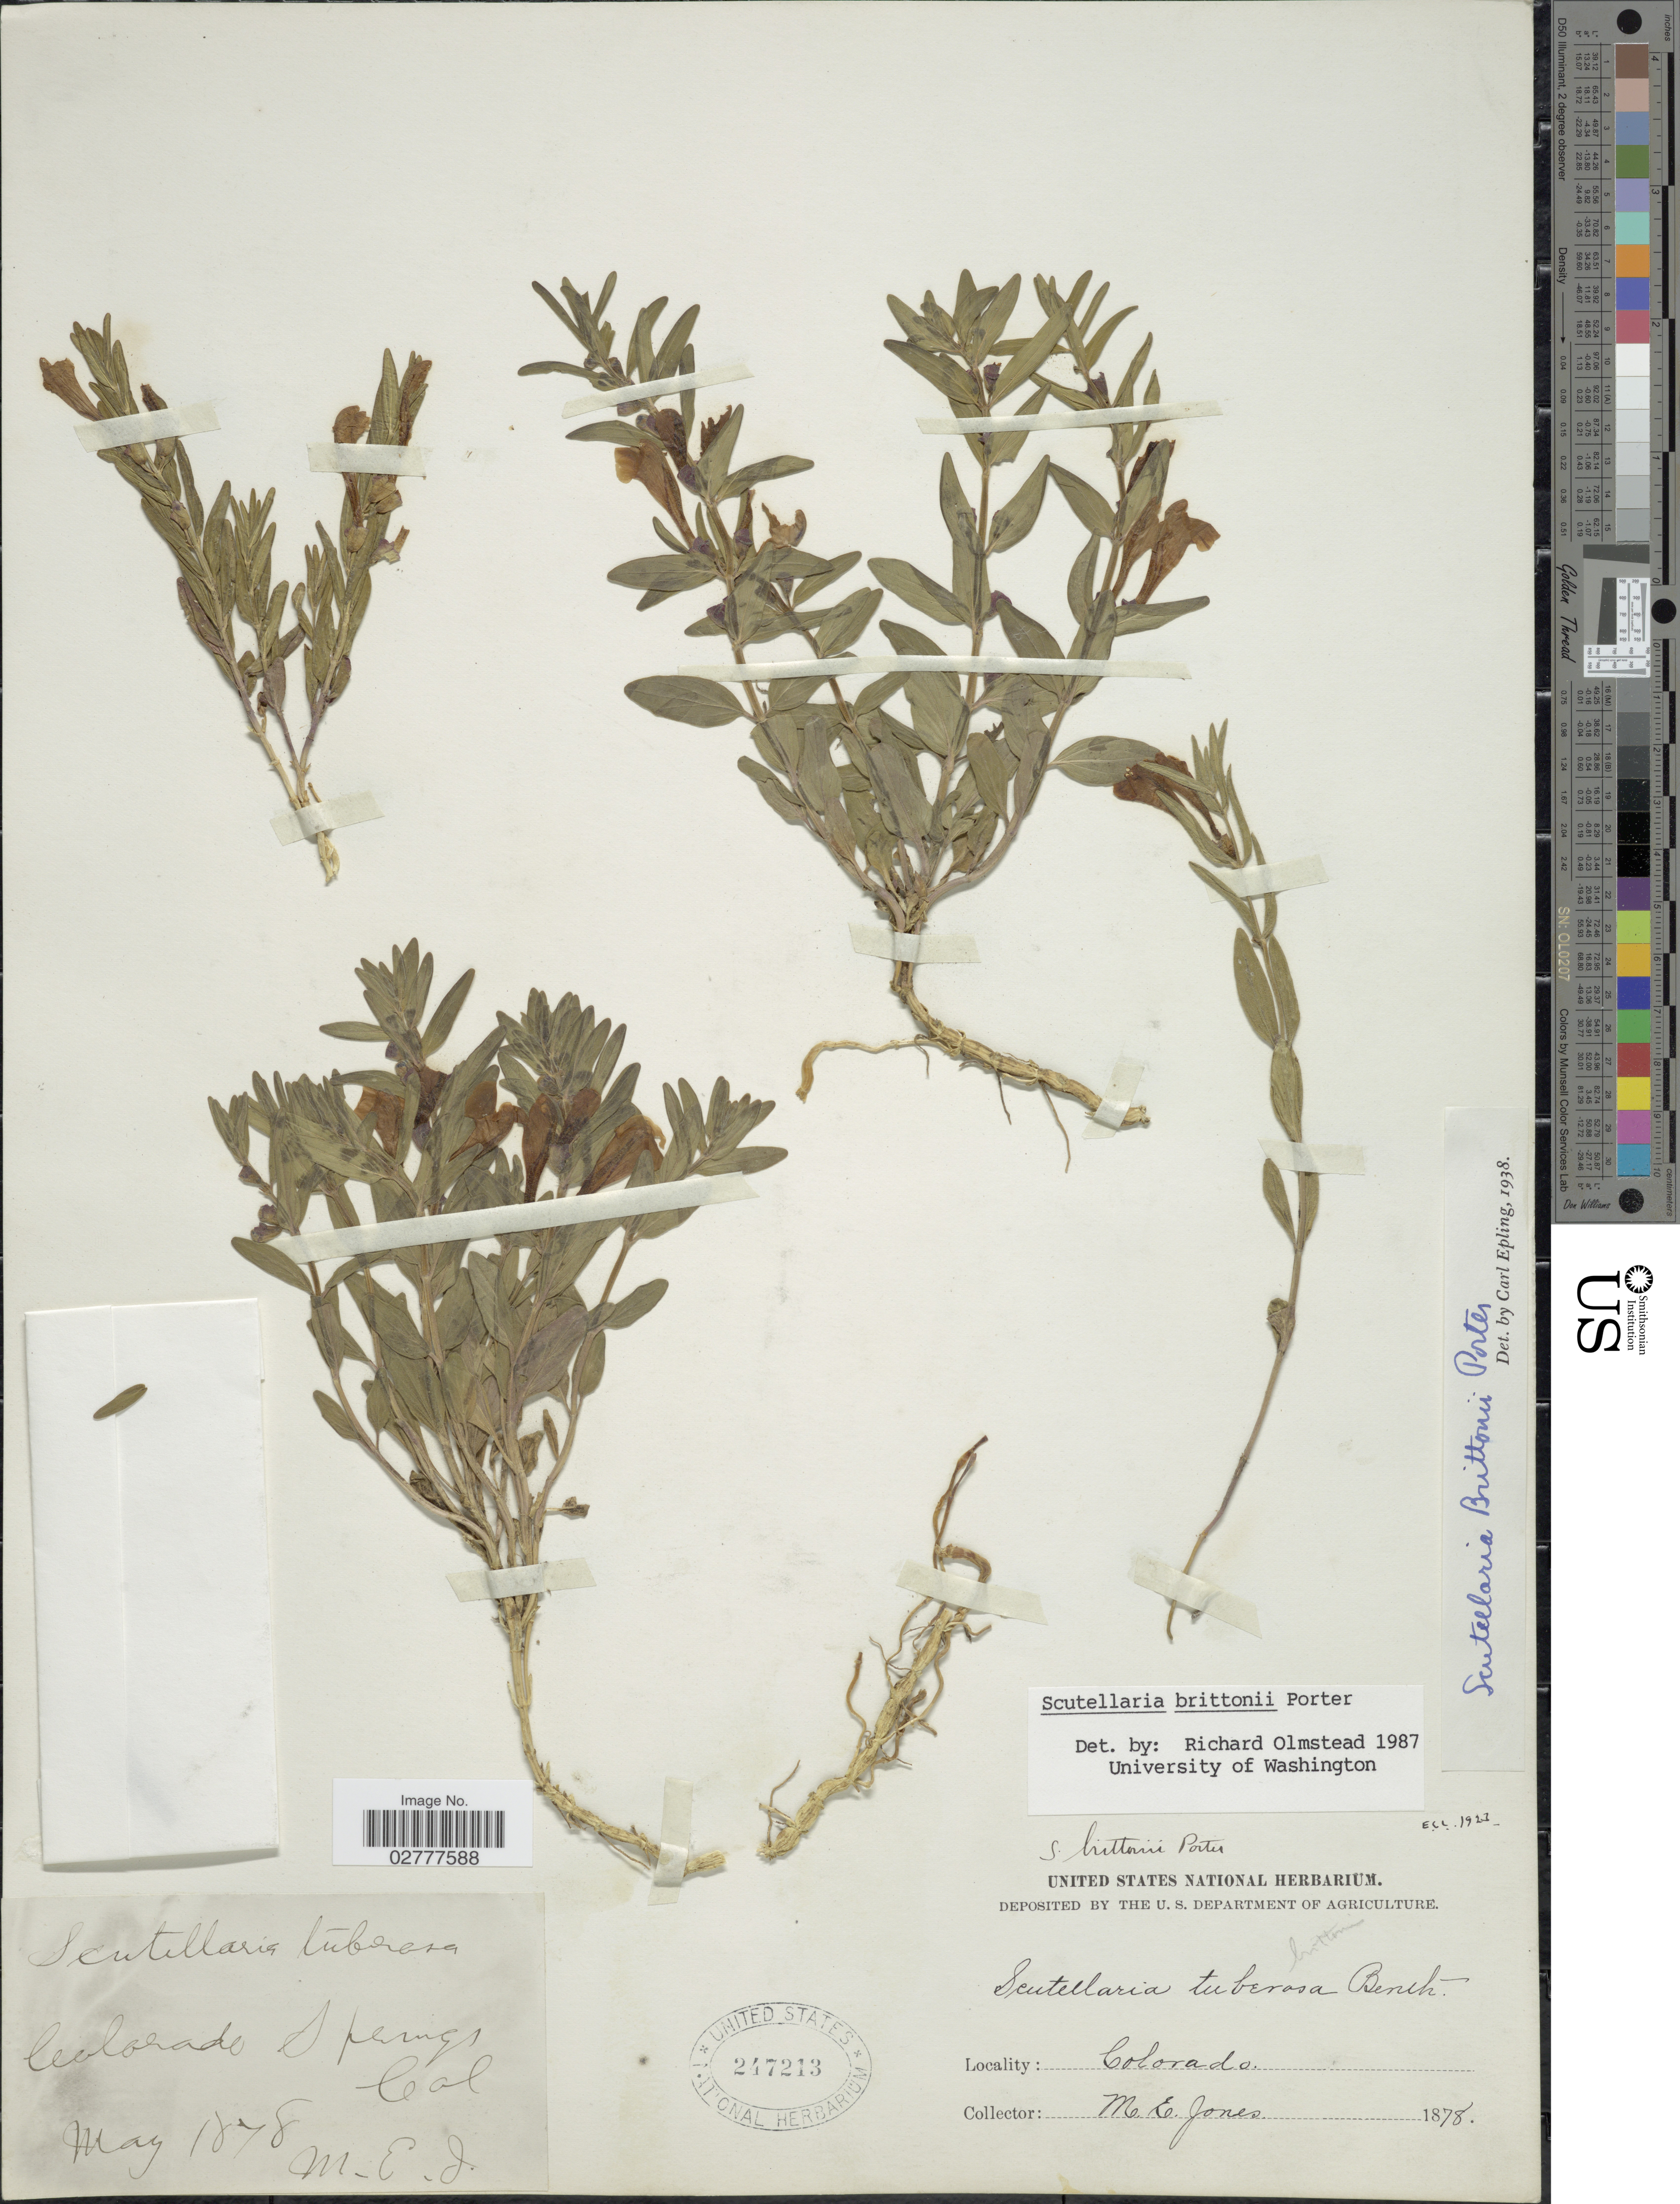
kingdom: Plantae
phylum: Tracheophyta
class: Magnoliopsida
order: Lamiales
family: Lamiaceae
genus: Scutellaria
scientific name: Scutellaria brittonii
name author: Porter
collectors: M. E. Jones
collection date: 1878-05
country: United States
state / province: Colorado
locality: Colorado Springs, Col.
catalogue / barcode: US 247213